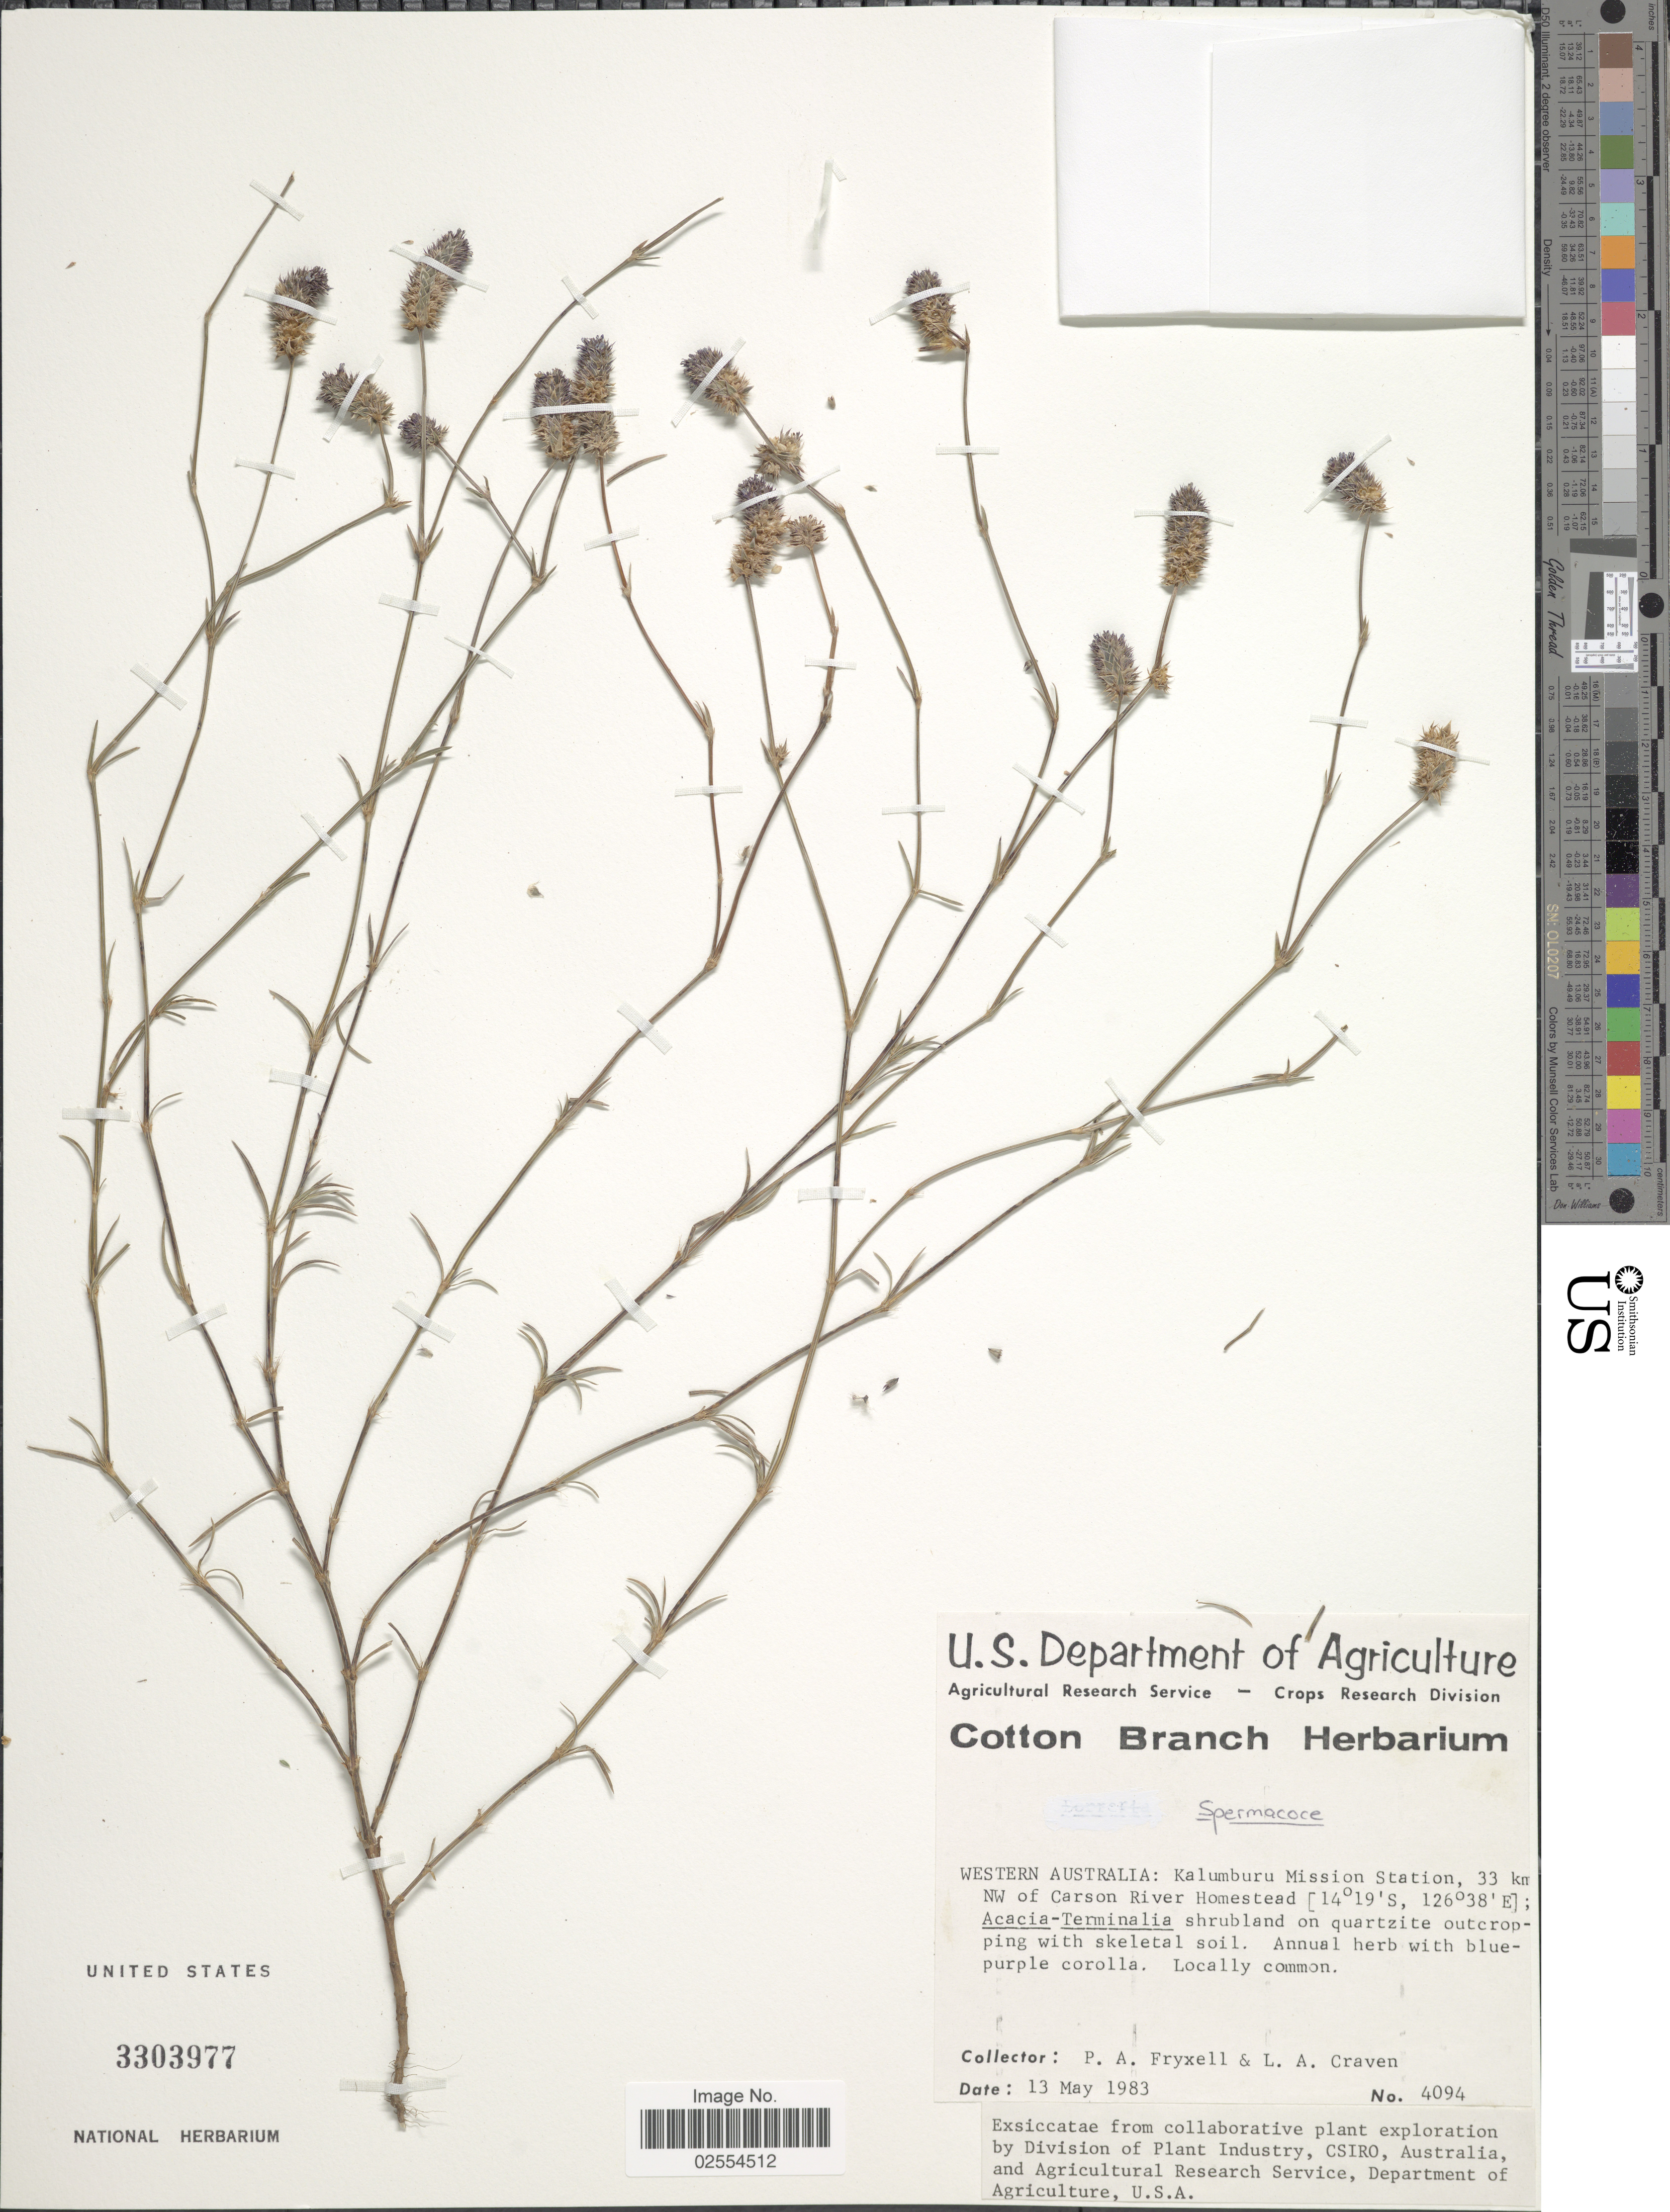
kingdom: Plantae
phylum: Tracheophyta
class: Magnoliopsida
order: Gentianales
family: Rubiaceae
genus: Spermacoce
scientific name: Spermacoce sp.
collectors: P. A. Fryxell & L. A. Craven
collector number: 4094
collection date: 1983-05-13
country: Australia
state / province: Western Australia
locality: Kalumburu Mission Station, 33 km NW of Carson River Homestead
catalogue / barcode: US 3303977